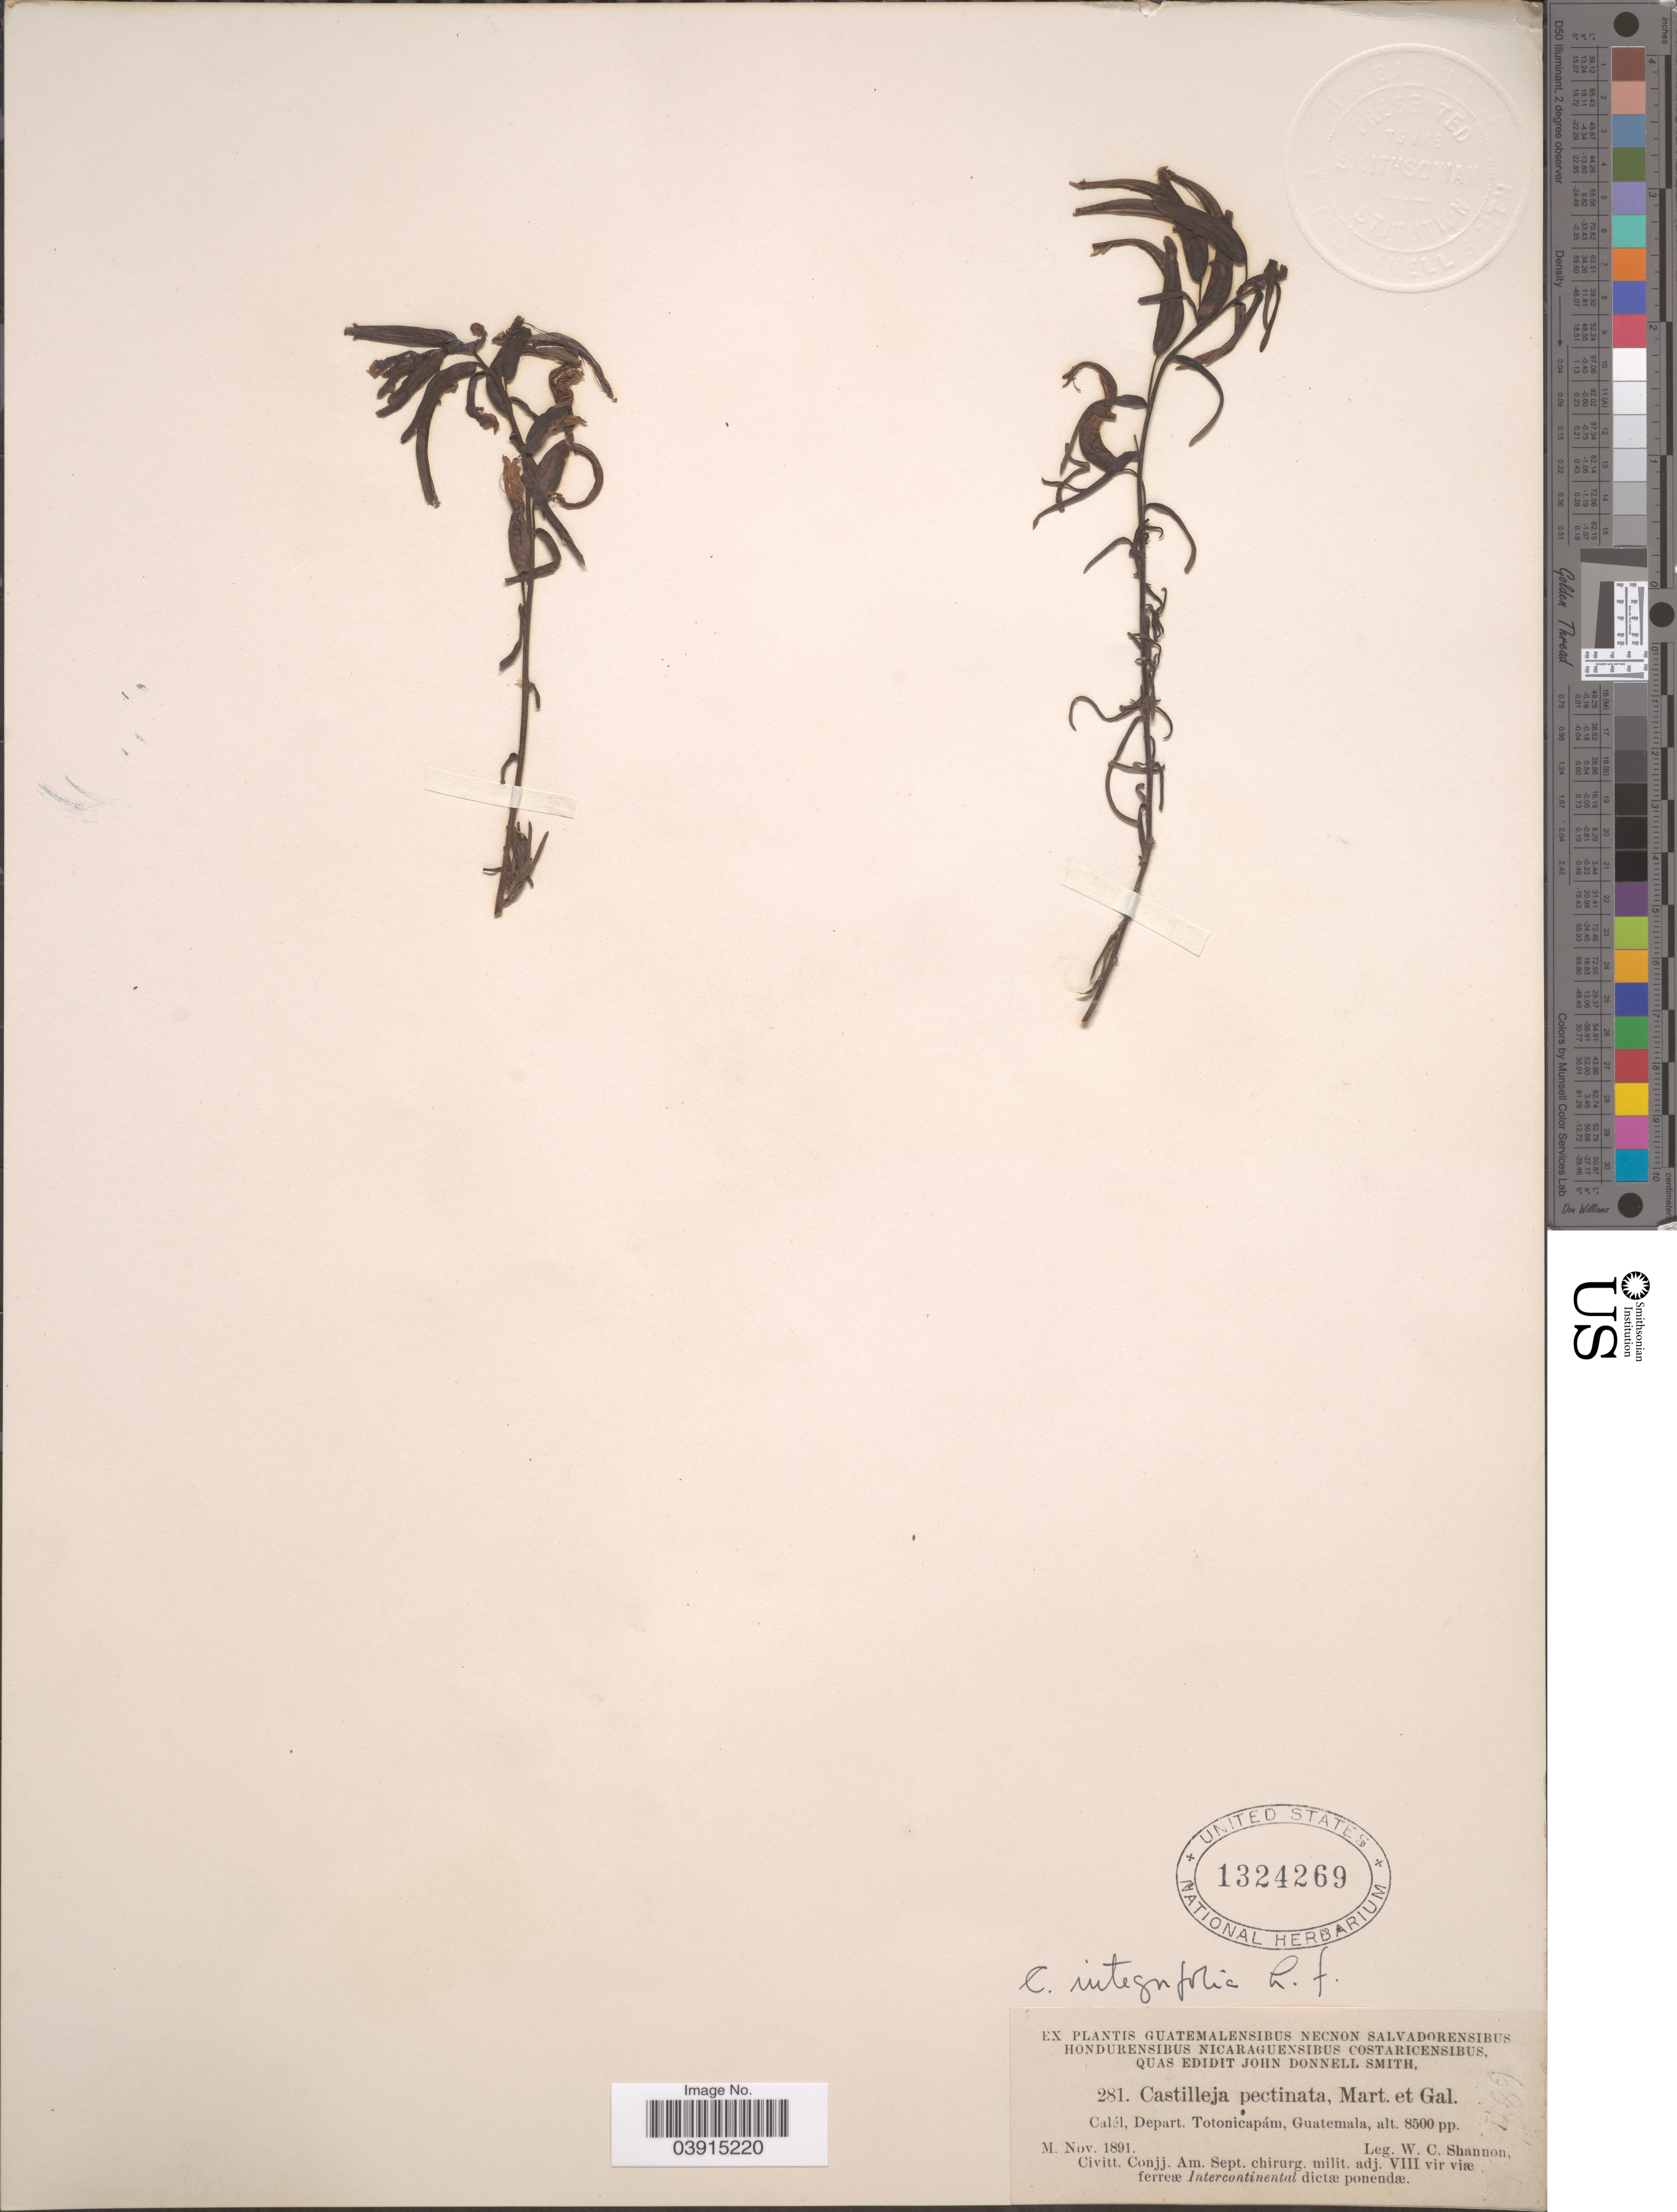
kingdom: Plantae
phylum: Tracheophyta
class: Magnoliopsida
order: Lamiales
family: Orobanchaceae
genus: Castilleja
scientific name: Castilleja integrifolia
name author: L. f.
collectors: W. C. Shannon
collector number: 281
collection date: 1891-11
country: Guatemala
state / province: Totonicapan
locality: Calél, Depart. Totonicapám.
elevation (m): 2591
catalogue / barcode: US 1324269